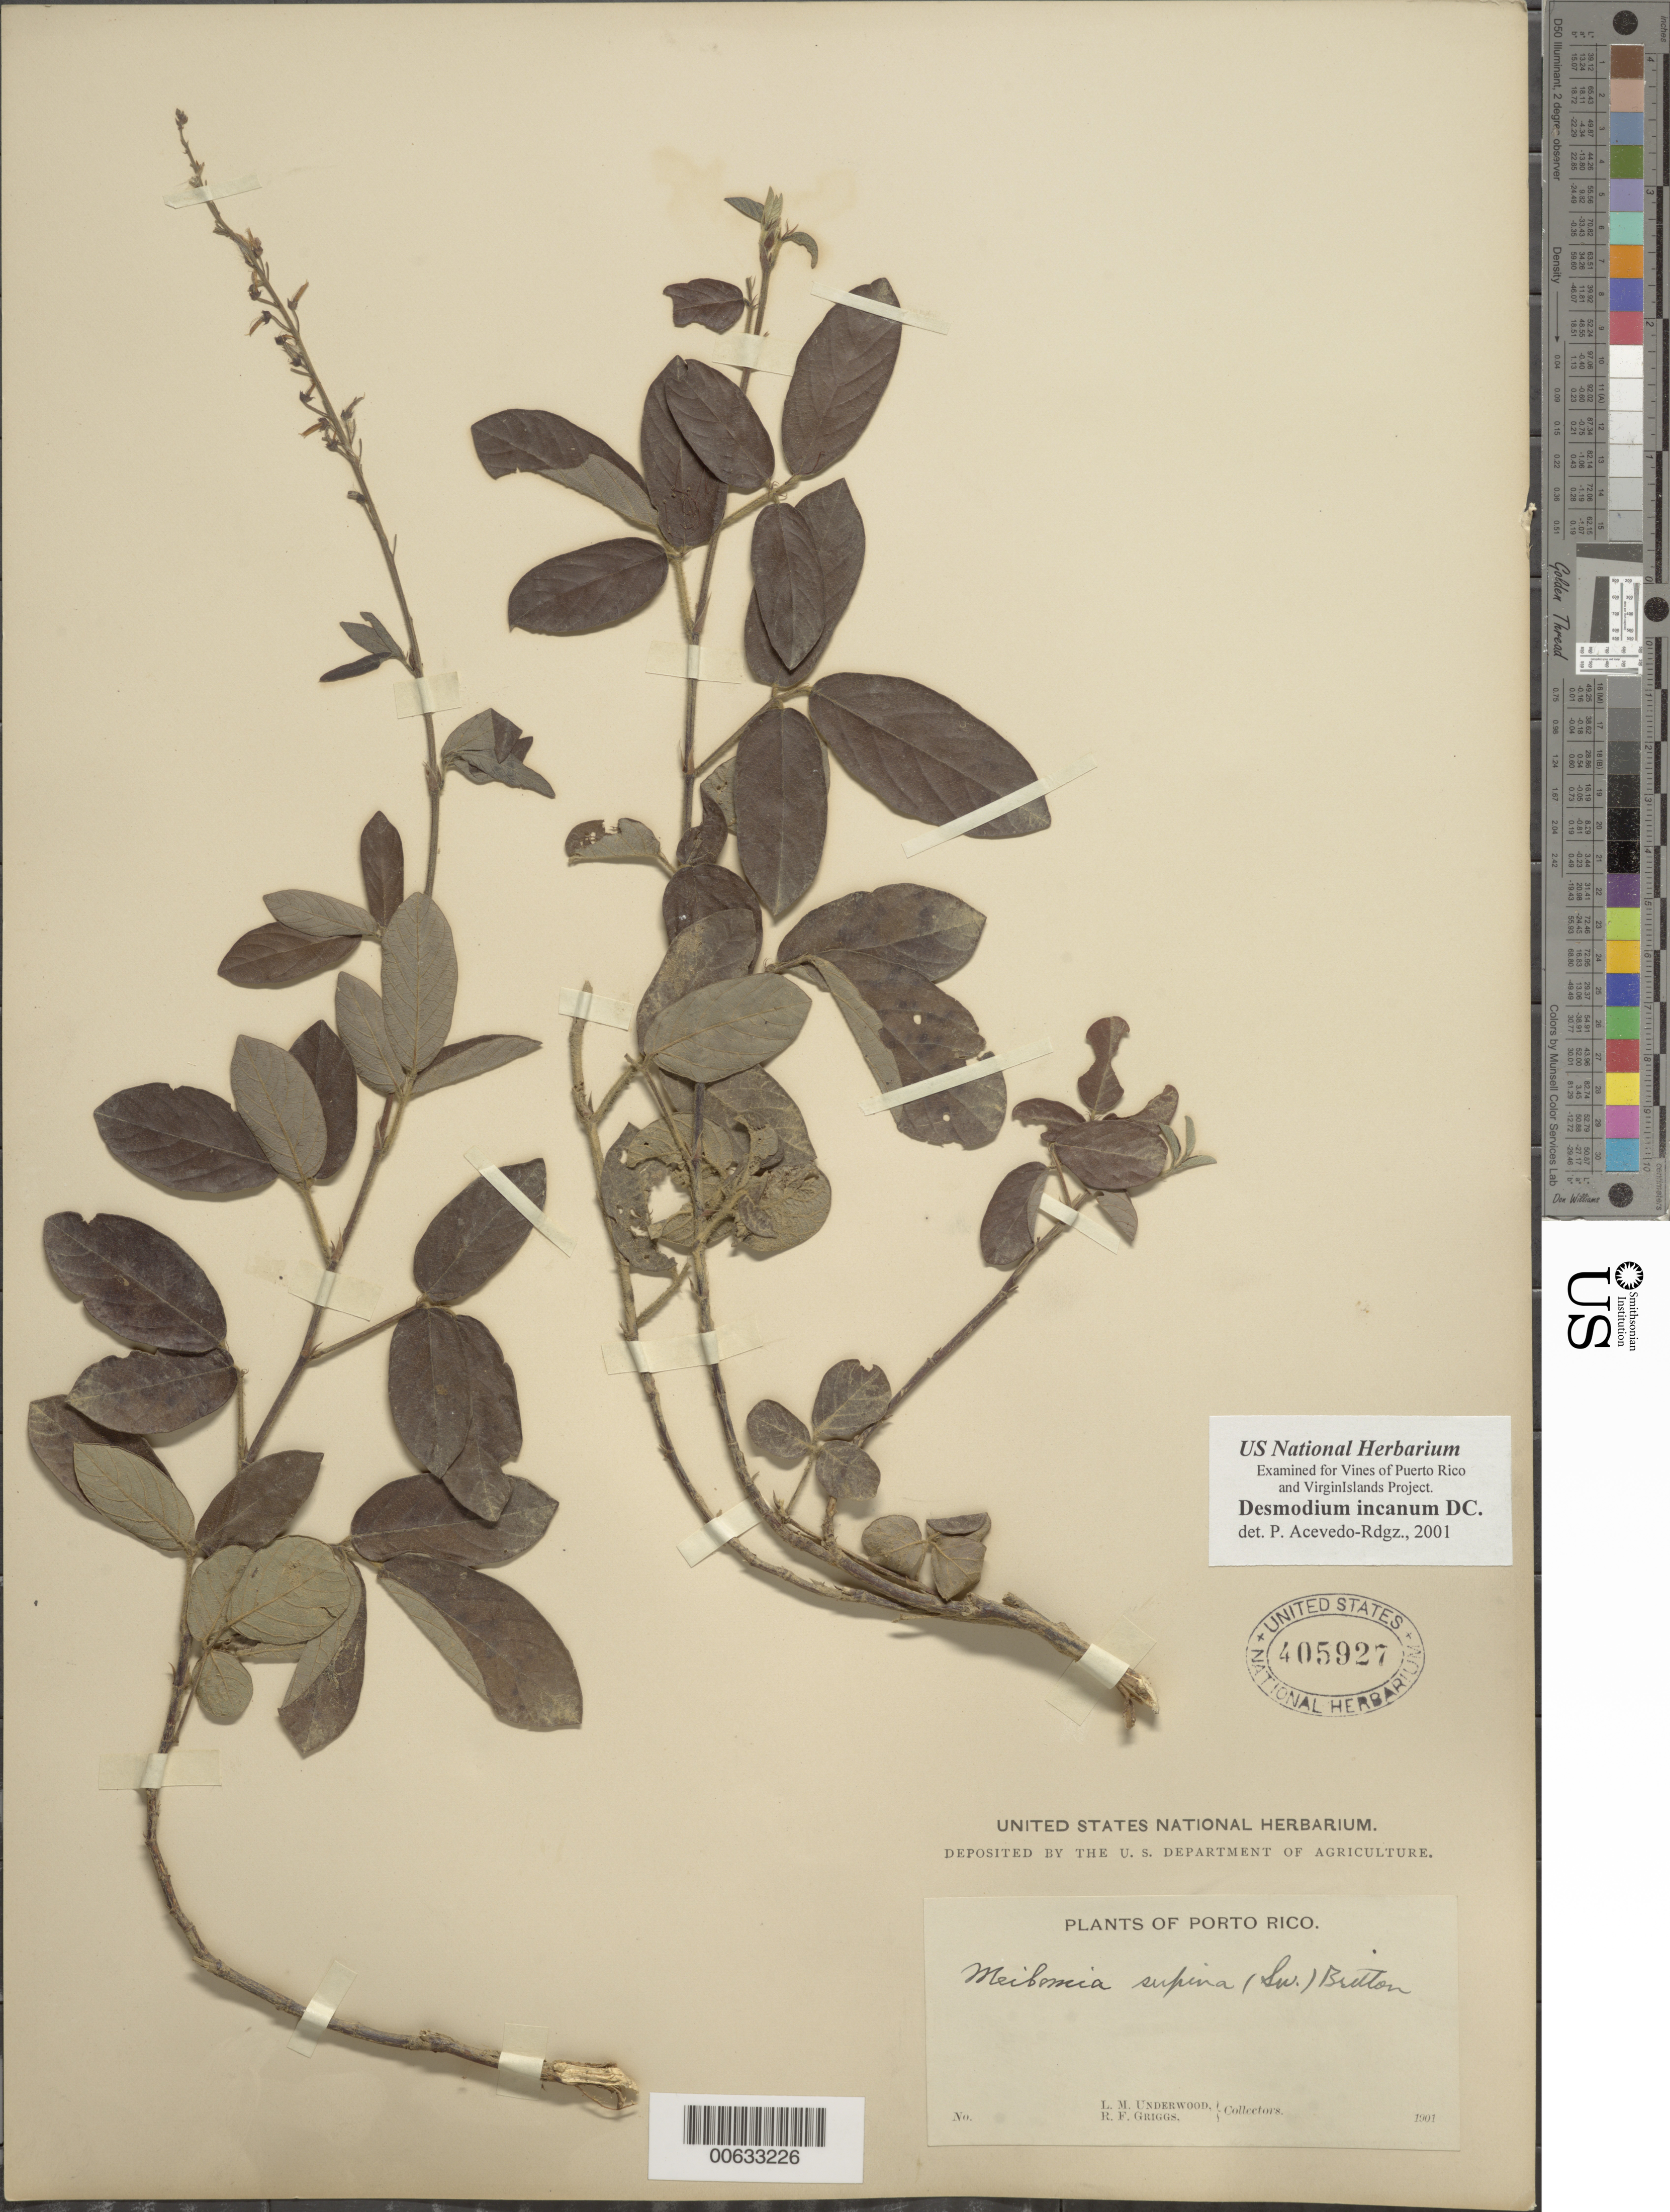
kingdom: Plantae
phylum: Tracheophyta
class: Magnoliopsida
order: Fabales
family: Fabaceae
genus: Desmodium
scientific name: Desmodium incanum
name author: (Sw.) DC.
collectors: L. M. Underwood & R. F. Griggs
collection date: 1901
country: Puerto Rico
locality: Porto Rico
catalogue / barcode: US 405927